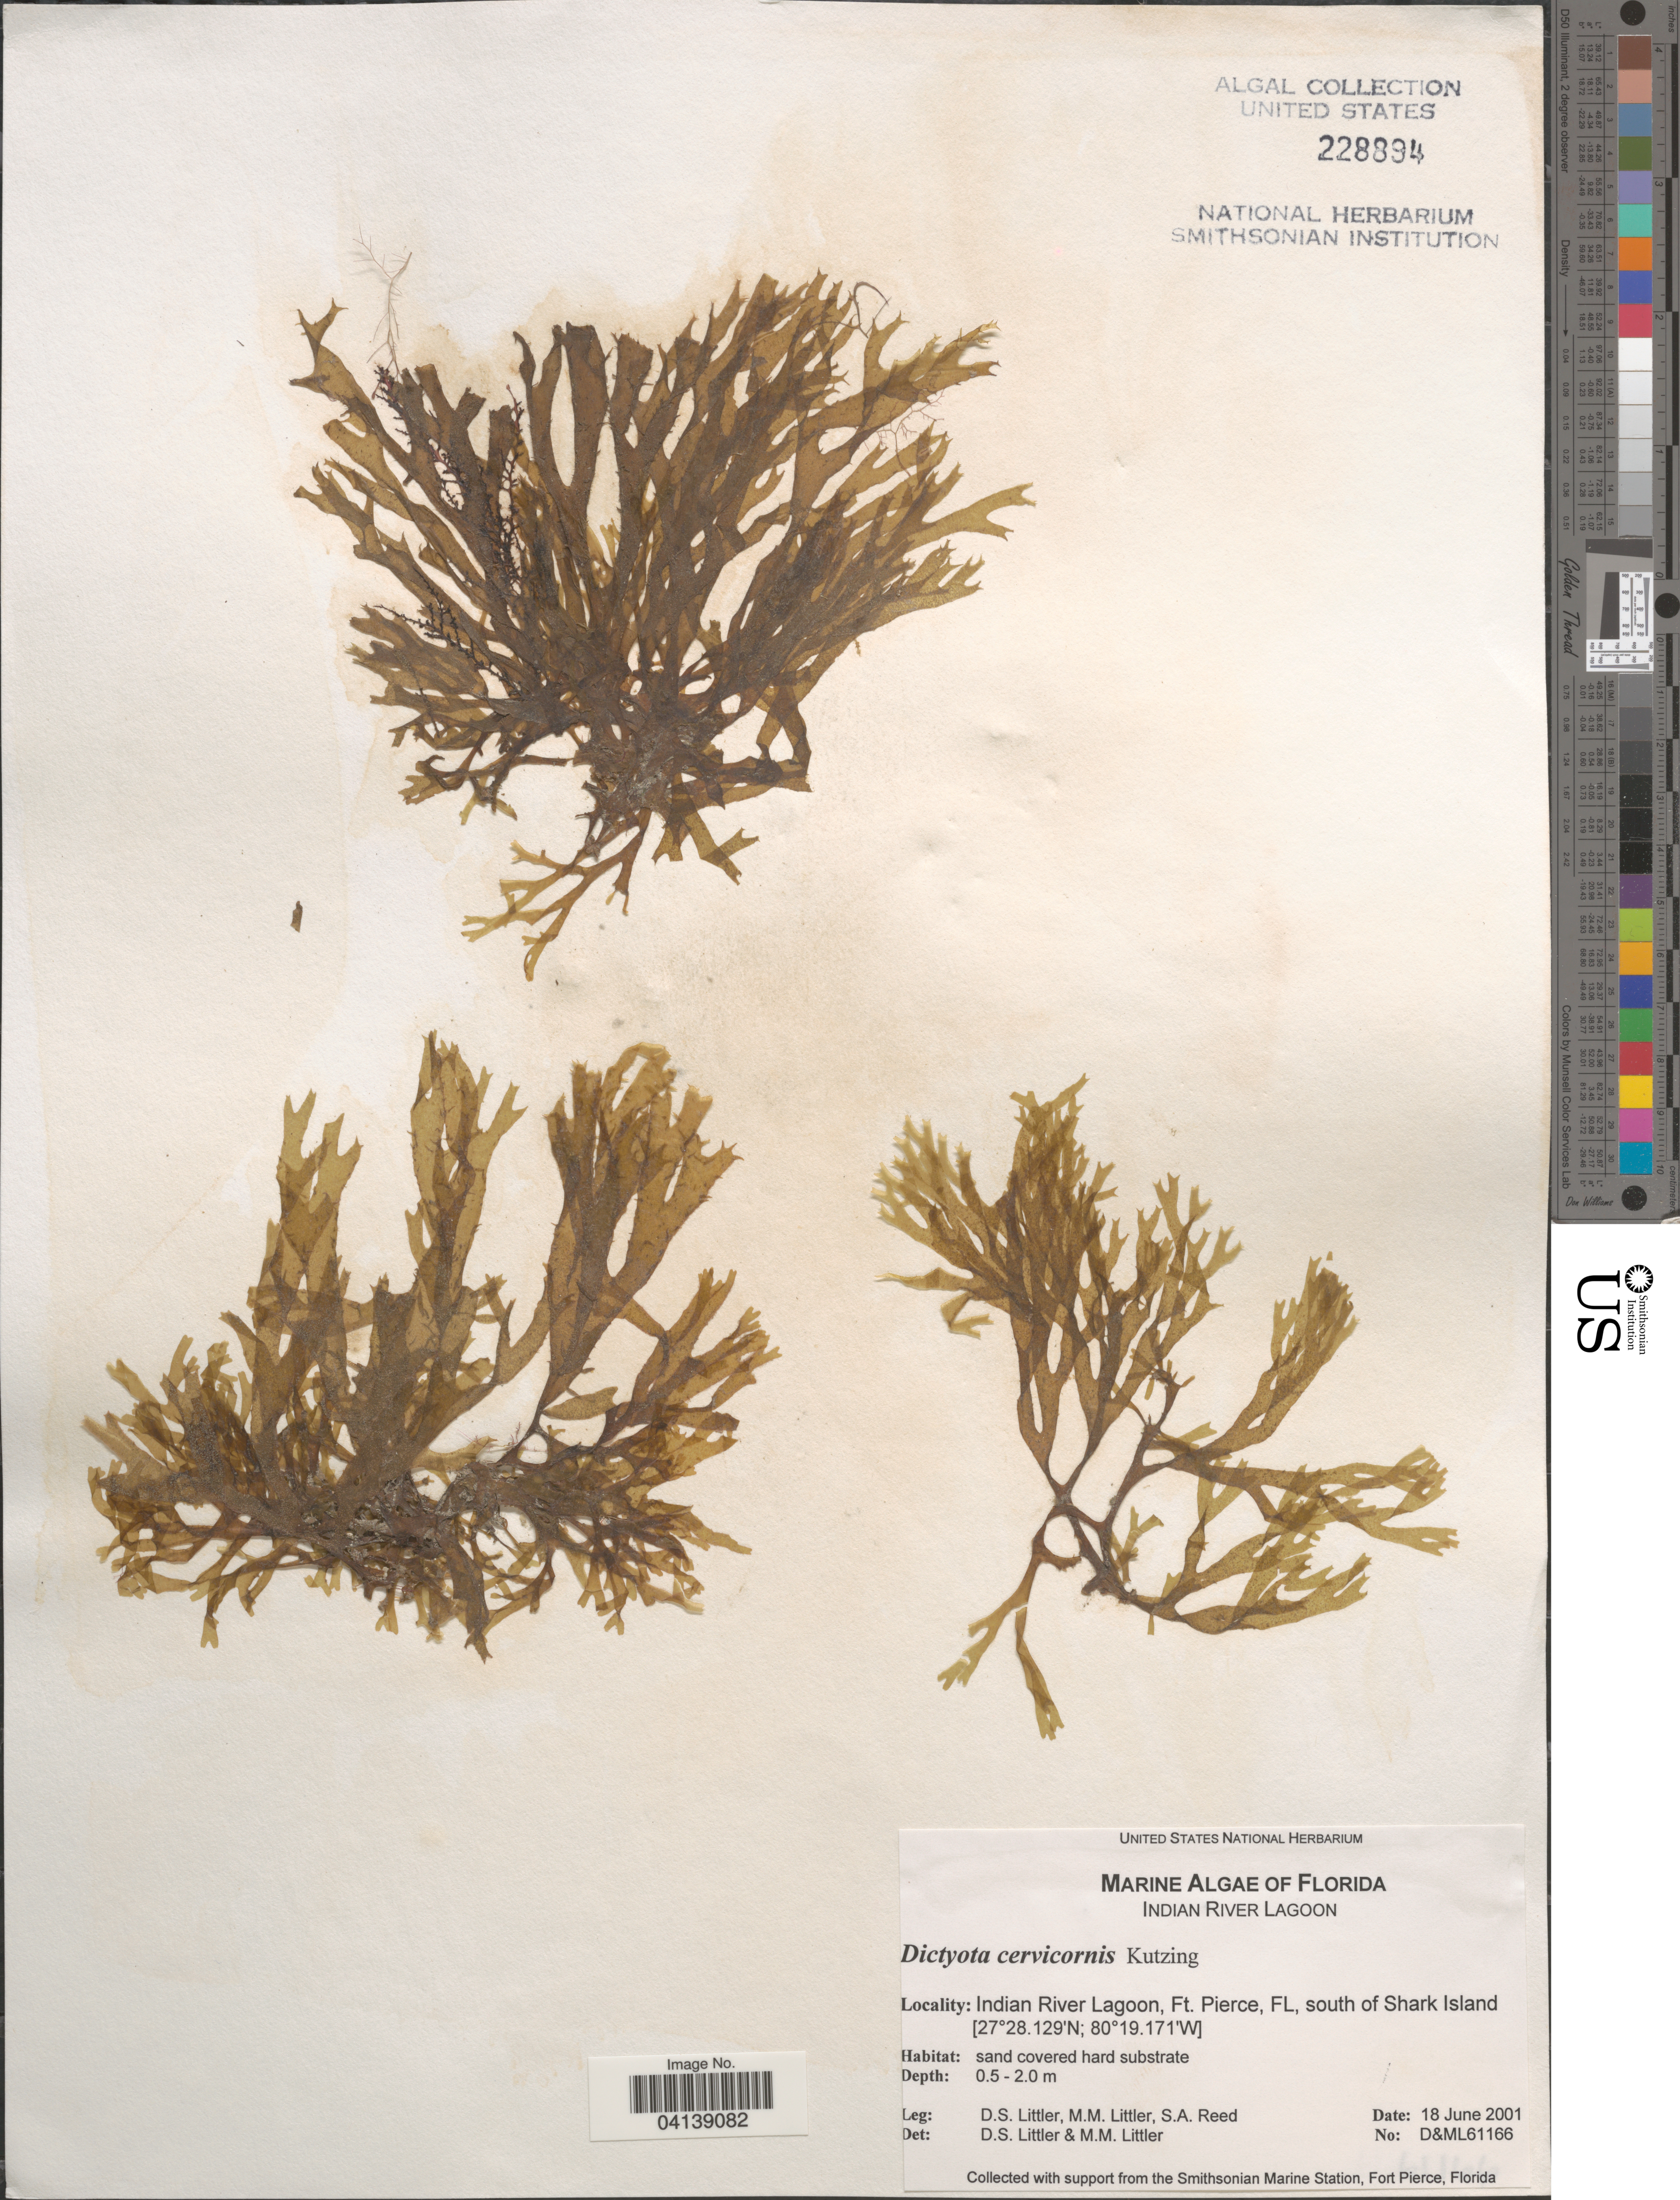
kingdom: Chromista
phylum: Ochrophyta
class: Phaeophyceae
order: Dictyotales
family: Dictyotaceae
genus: Dictyota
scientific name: Dictyota cervicornis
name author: Kütz.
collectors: D. S. Littler & S. Reed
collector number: D&ML61166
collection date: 2001-06-18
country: United States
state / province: Florida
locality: Indian River Lagoon, Ft. Pierce, south of Shark Island.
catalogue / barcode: US 228894